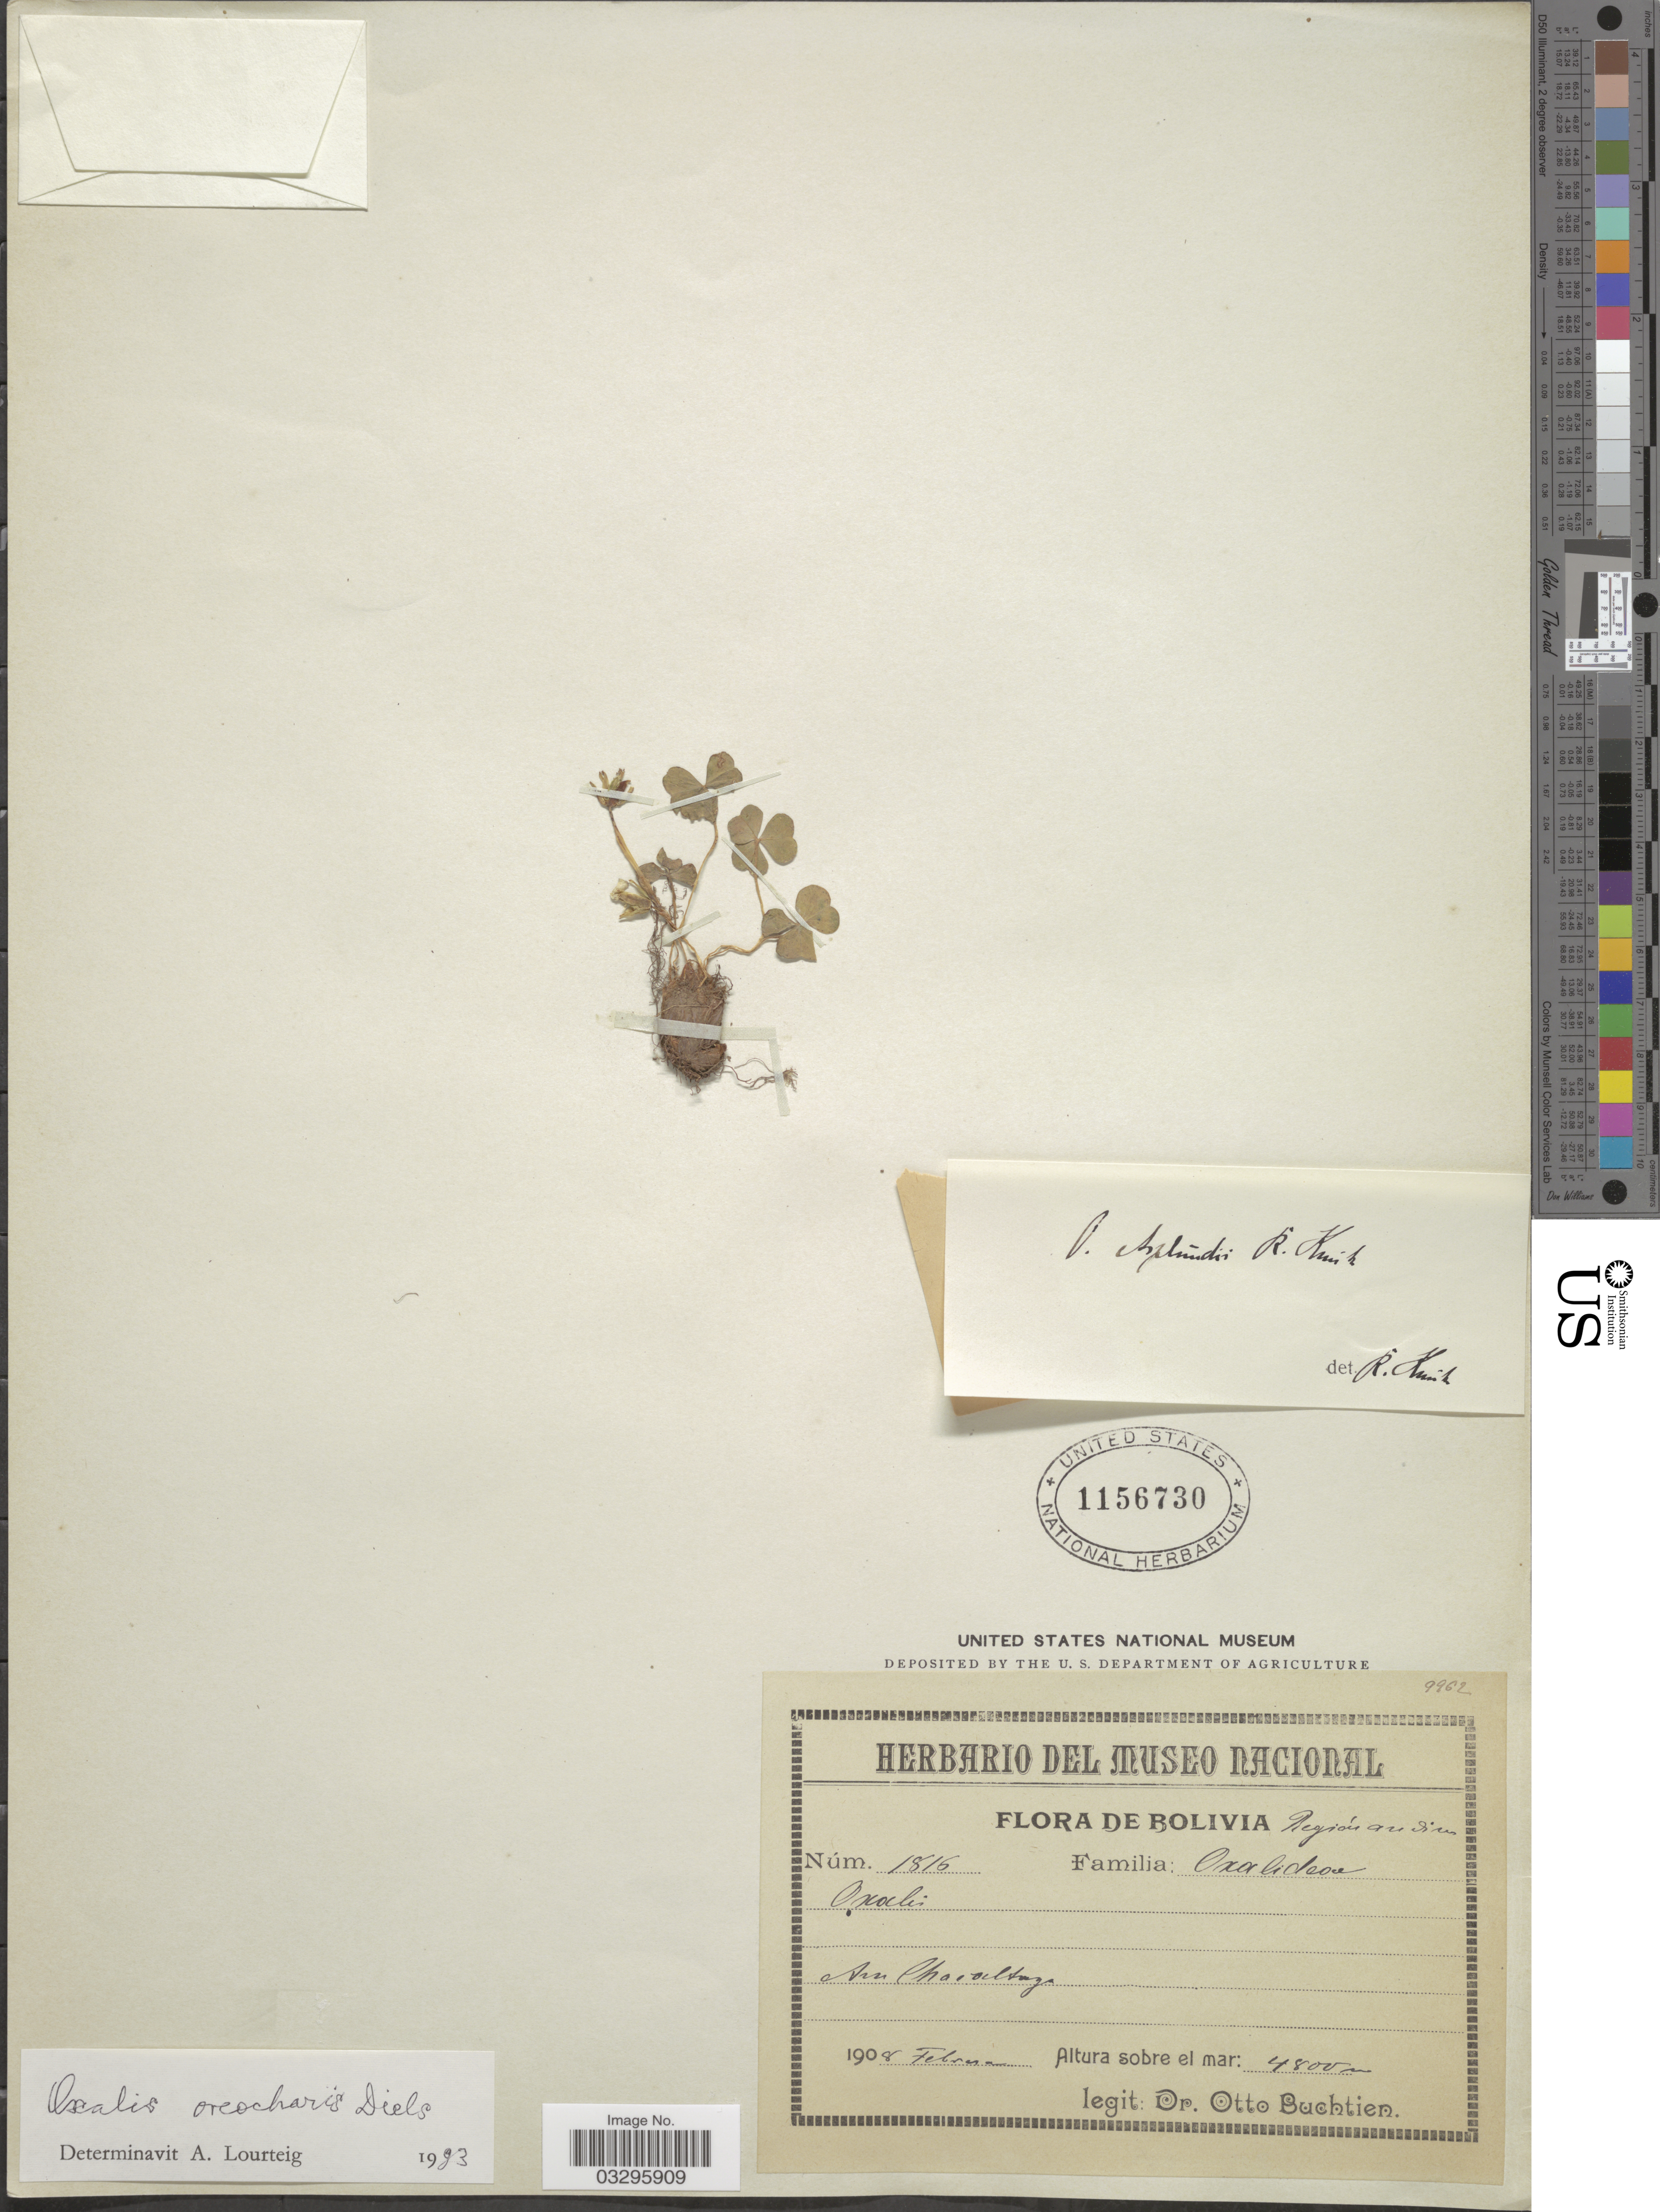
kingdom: Plantae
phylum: Tracheophyta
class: Magnoliopsida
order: Oxalidales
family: Oxalidaceae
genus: Oxalis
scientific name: Oxalis oreocharis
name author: Diels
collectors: O. Buchtien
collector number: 1816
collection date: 1908-02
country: Bolivia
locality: Región andine. An Chacaltaya.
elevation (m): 4800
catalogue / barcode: US 1156730